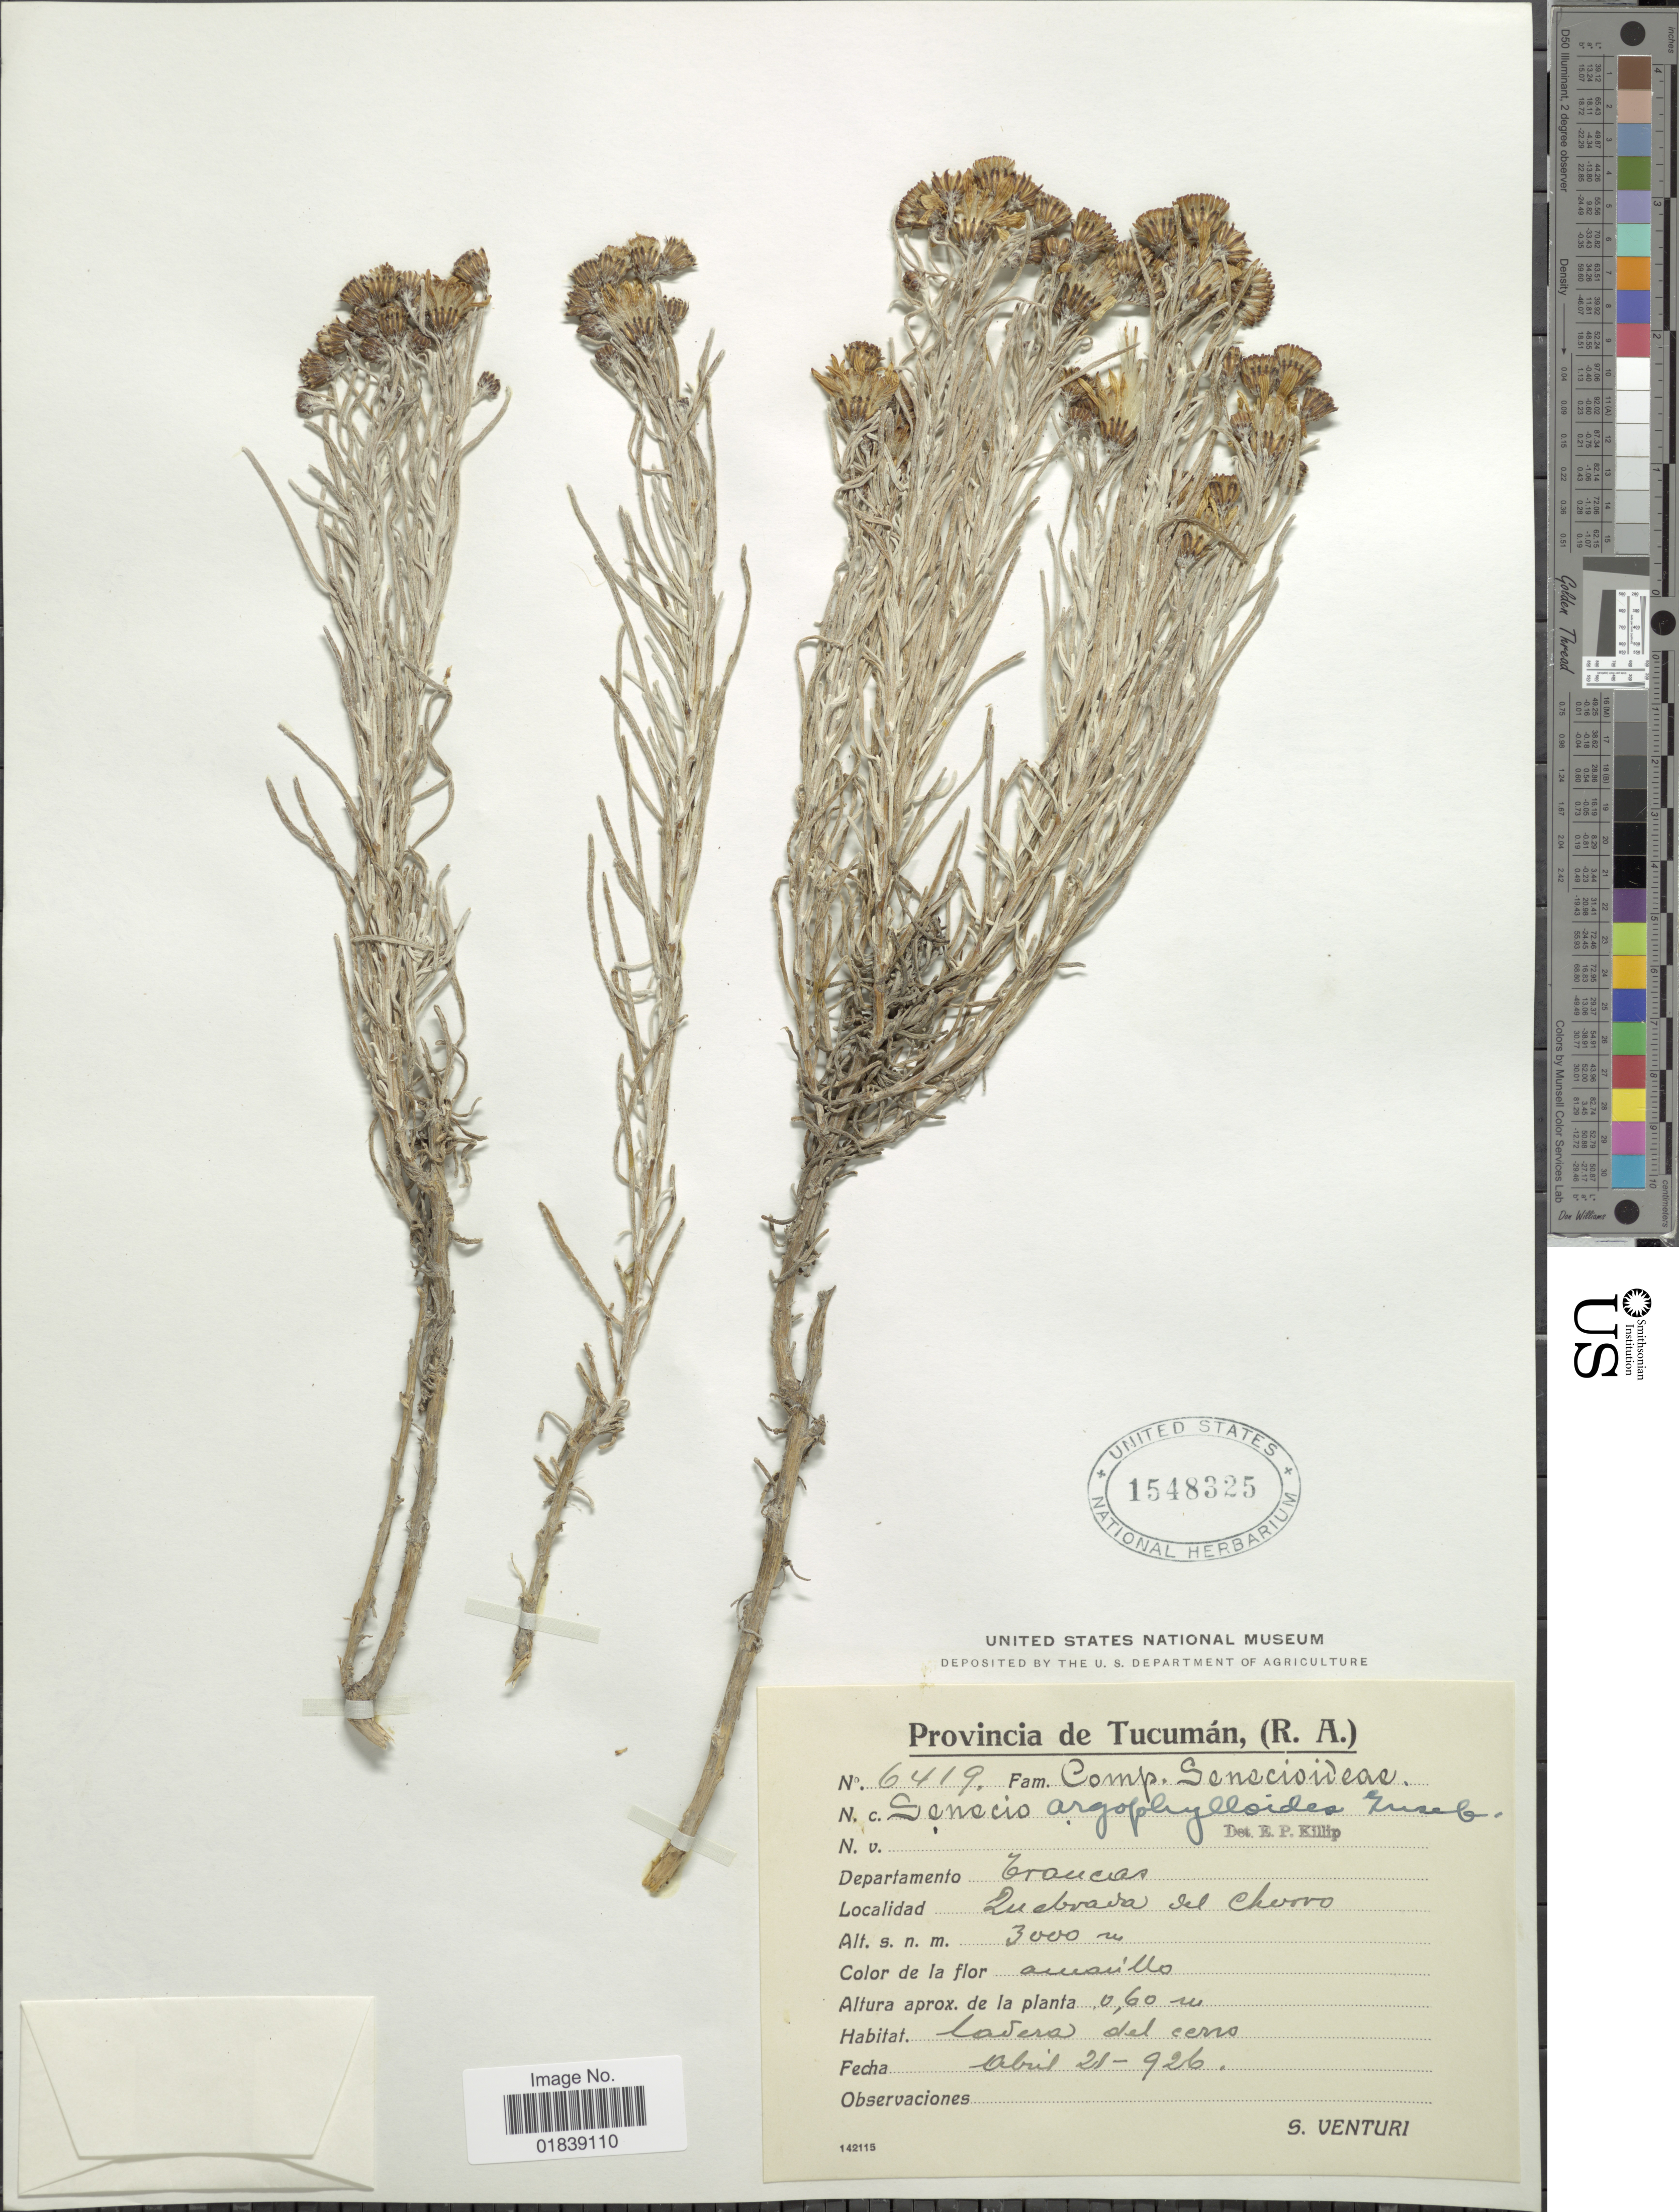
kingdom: Plantae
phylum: Tracheophyta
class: Magnoliopsida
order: Asterales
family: Asteraceae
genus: Senecio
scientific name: Senecio argophylloides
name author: Griseb.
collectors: S. Venturi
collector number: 6419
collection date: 1926-04-21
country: Argentina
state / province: Tucumán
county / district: Trancas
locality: Quebrada del Chorro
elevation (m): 3000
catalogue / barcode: US 1548325